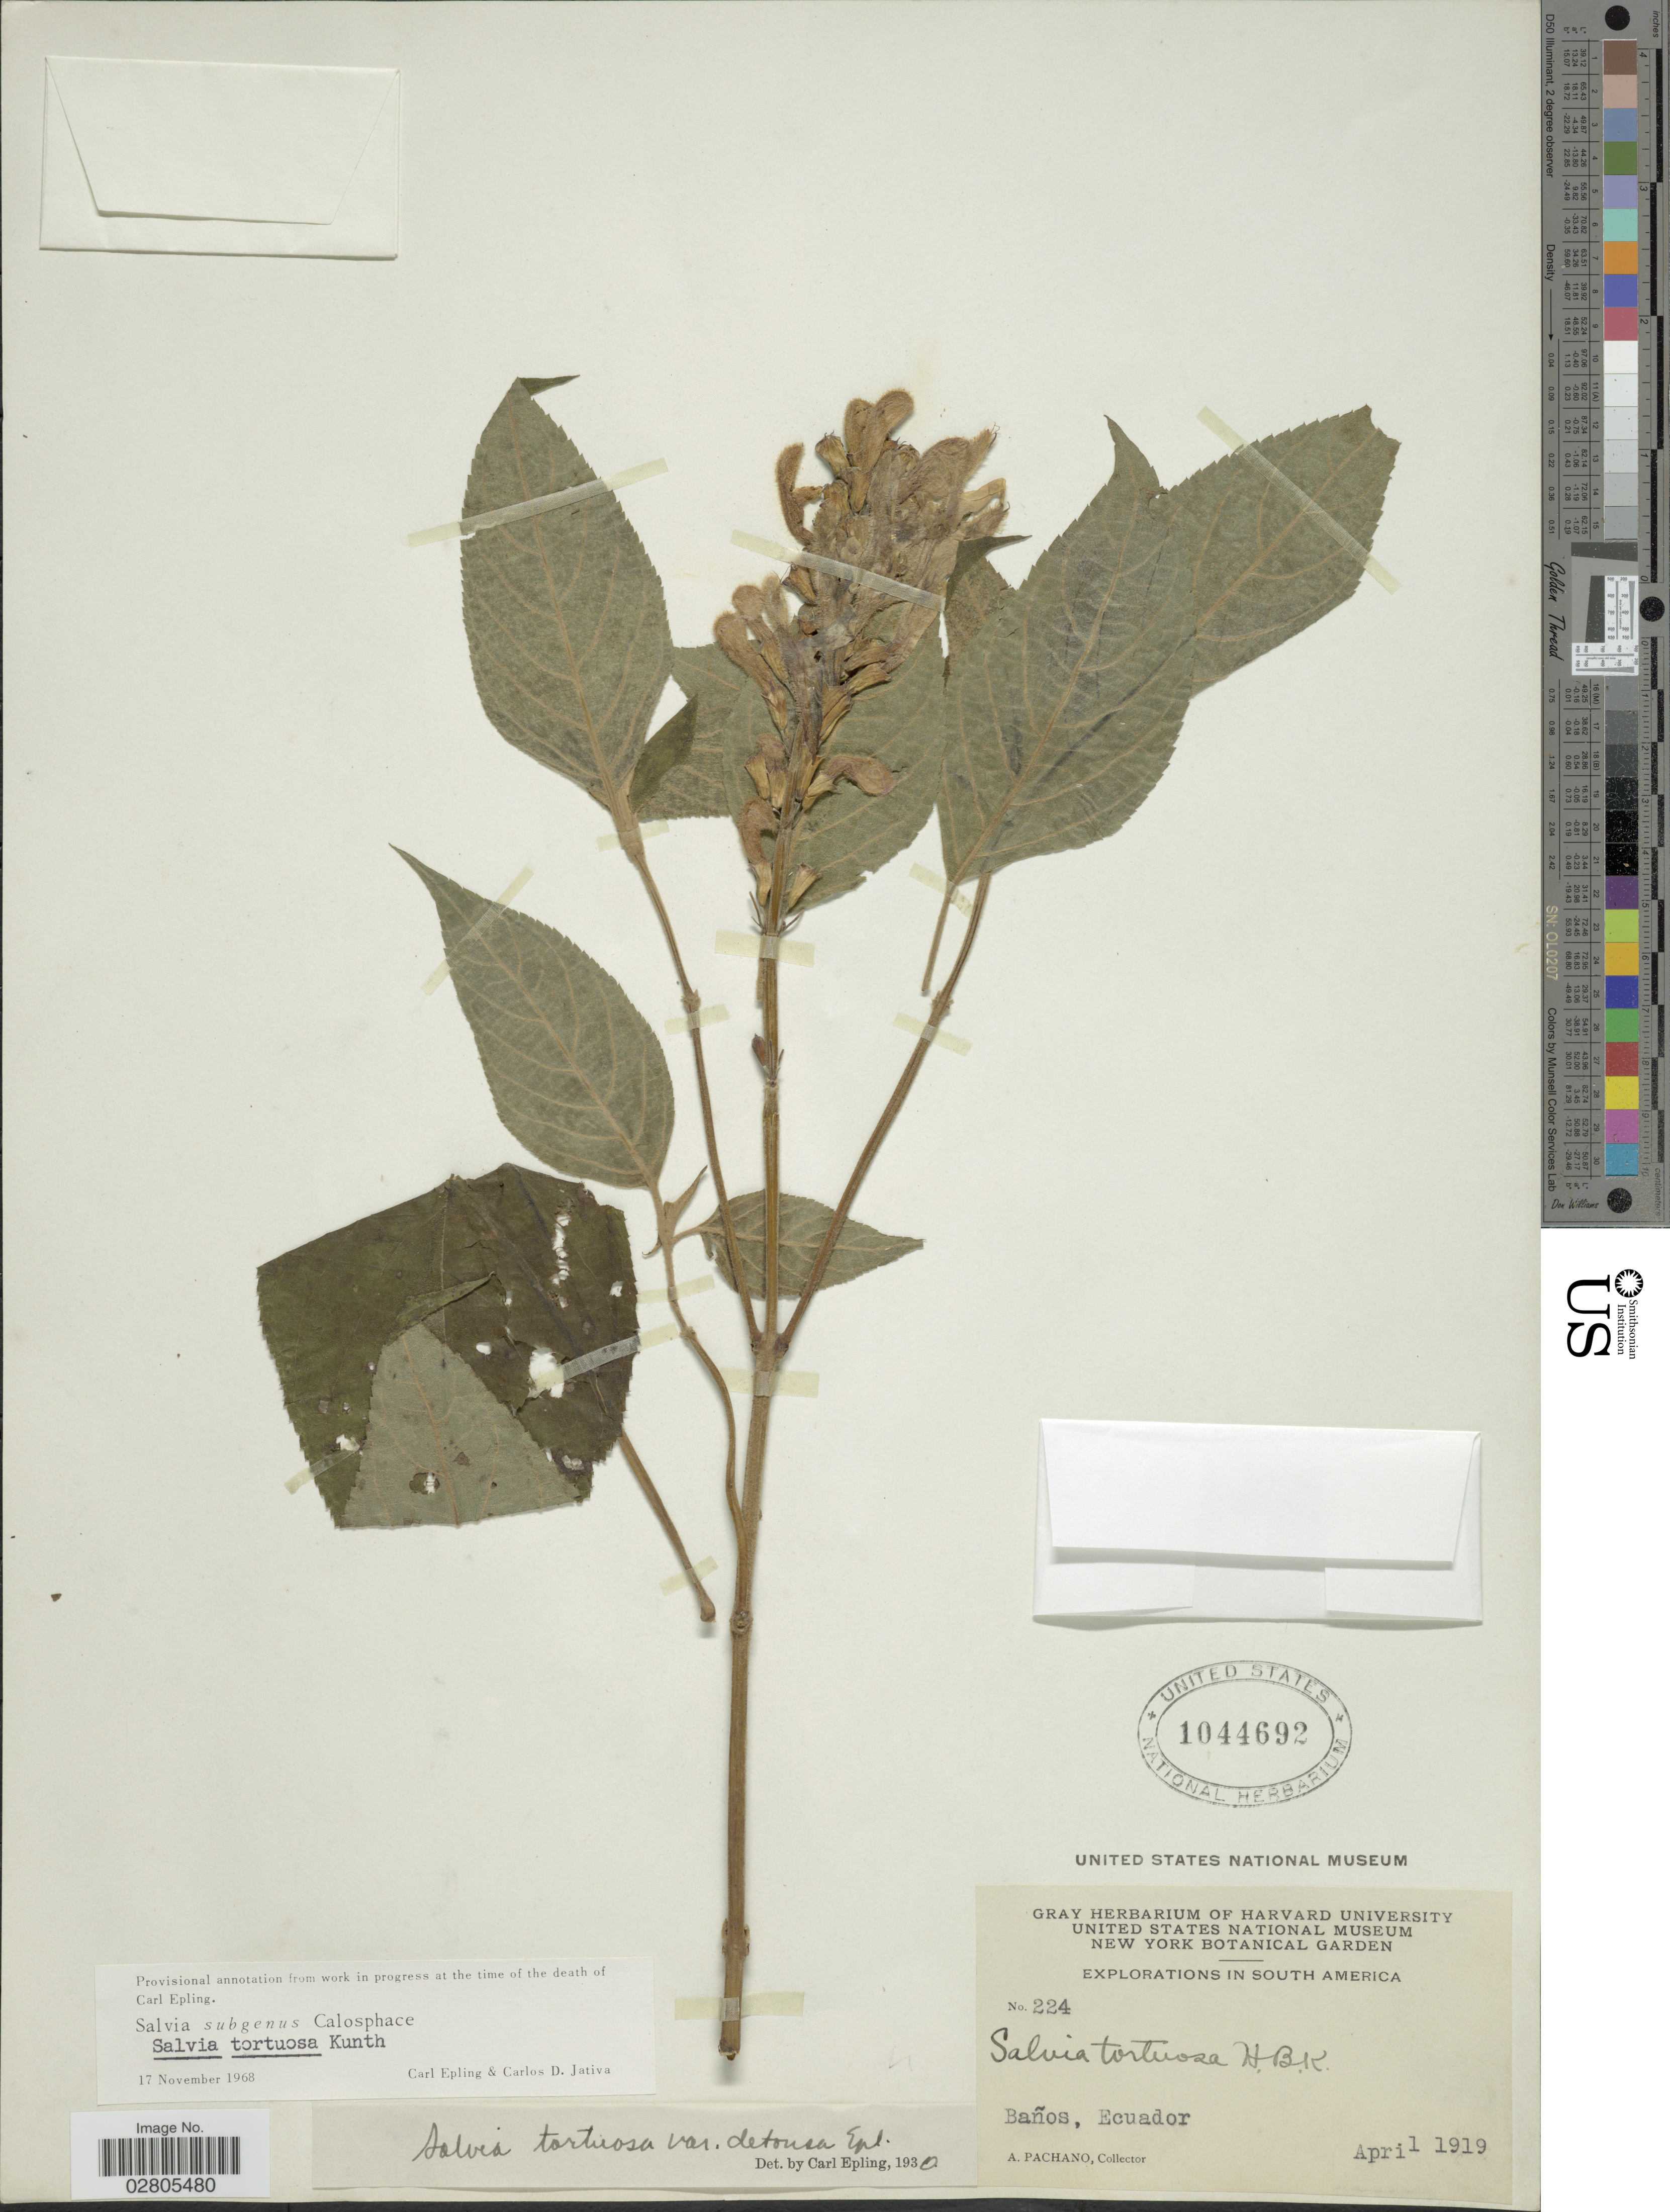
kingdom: Plantae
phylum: Tracheophyta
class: Magnoliopsida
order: Lamiales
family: Lamiaceae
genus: Salvia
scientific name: Salvia tortuosa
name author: Kunth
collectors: A. Pachano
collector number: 224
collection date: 1919-04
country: Ecuador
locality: Baños.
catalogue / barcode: US 1044692